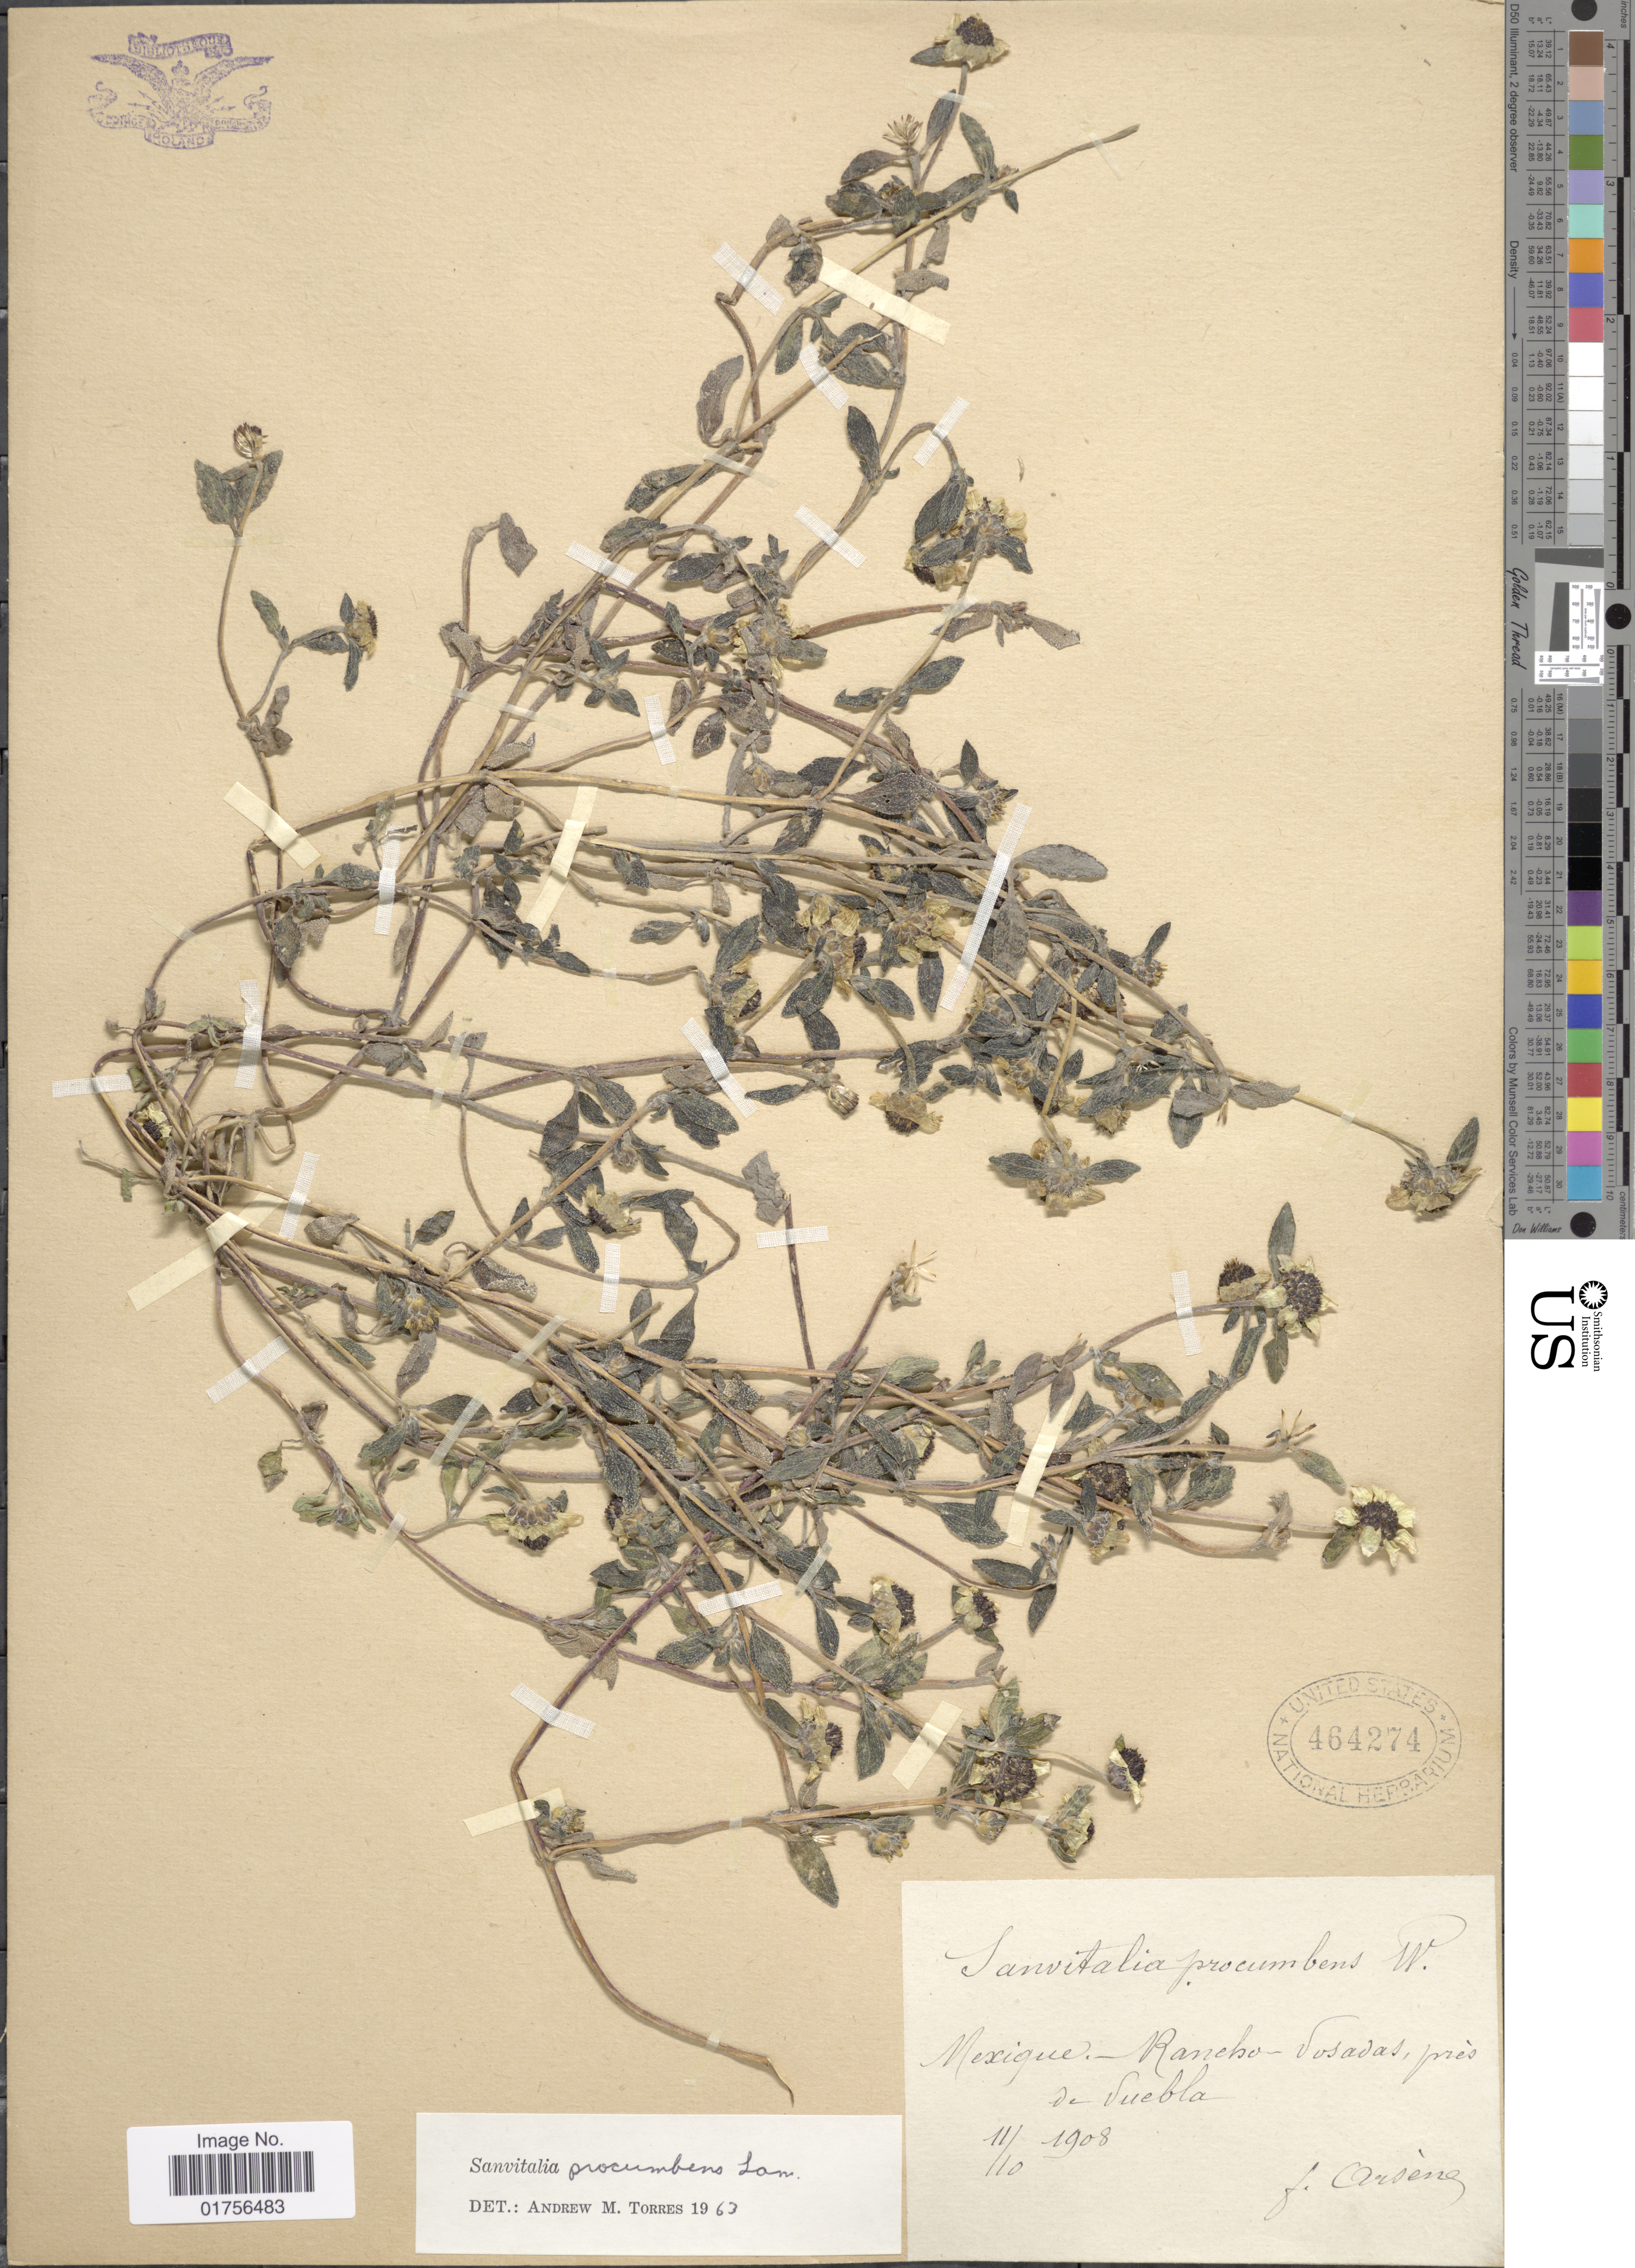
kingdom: Plantae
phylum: Tracheophyta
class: Magnoliopsida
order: Asterales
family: Asteraceae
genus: Sanvitalia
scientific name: Sanvitalia procumbens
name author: Lam.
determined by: Skibicki, Samuel V.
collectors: Bro. G. Arsène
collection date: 1908-10-11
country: Mexico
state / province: Puebla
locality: Mexique, Rancho, Vosadas, pres de Puebla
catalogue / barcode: US 464274